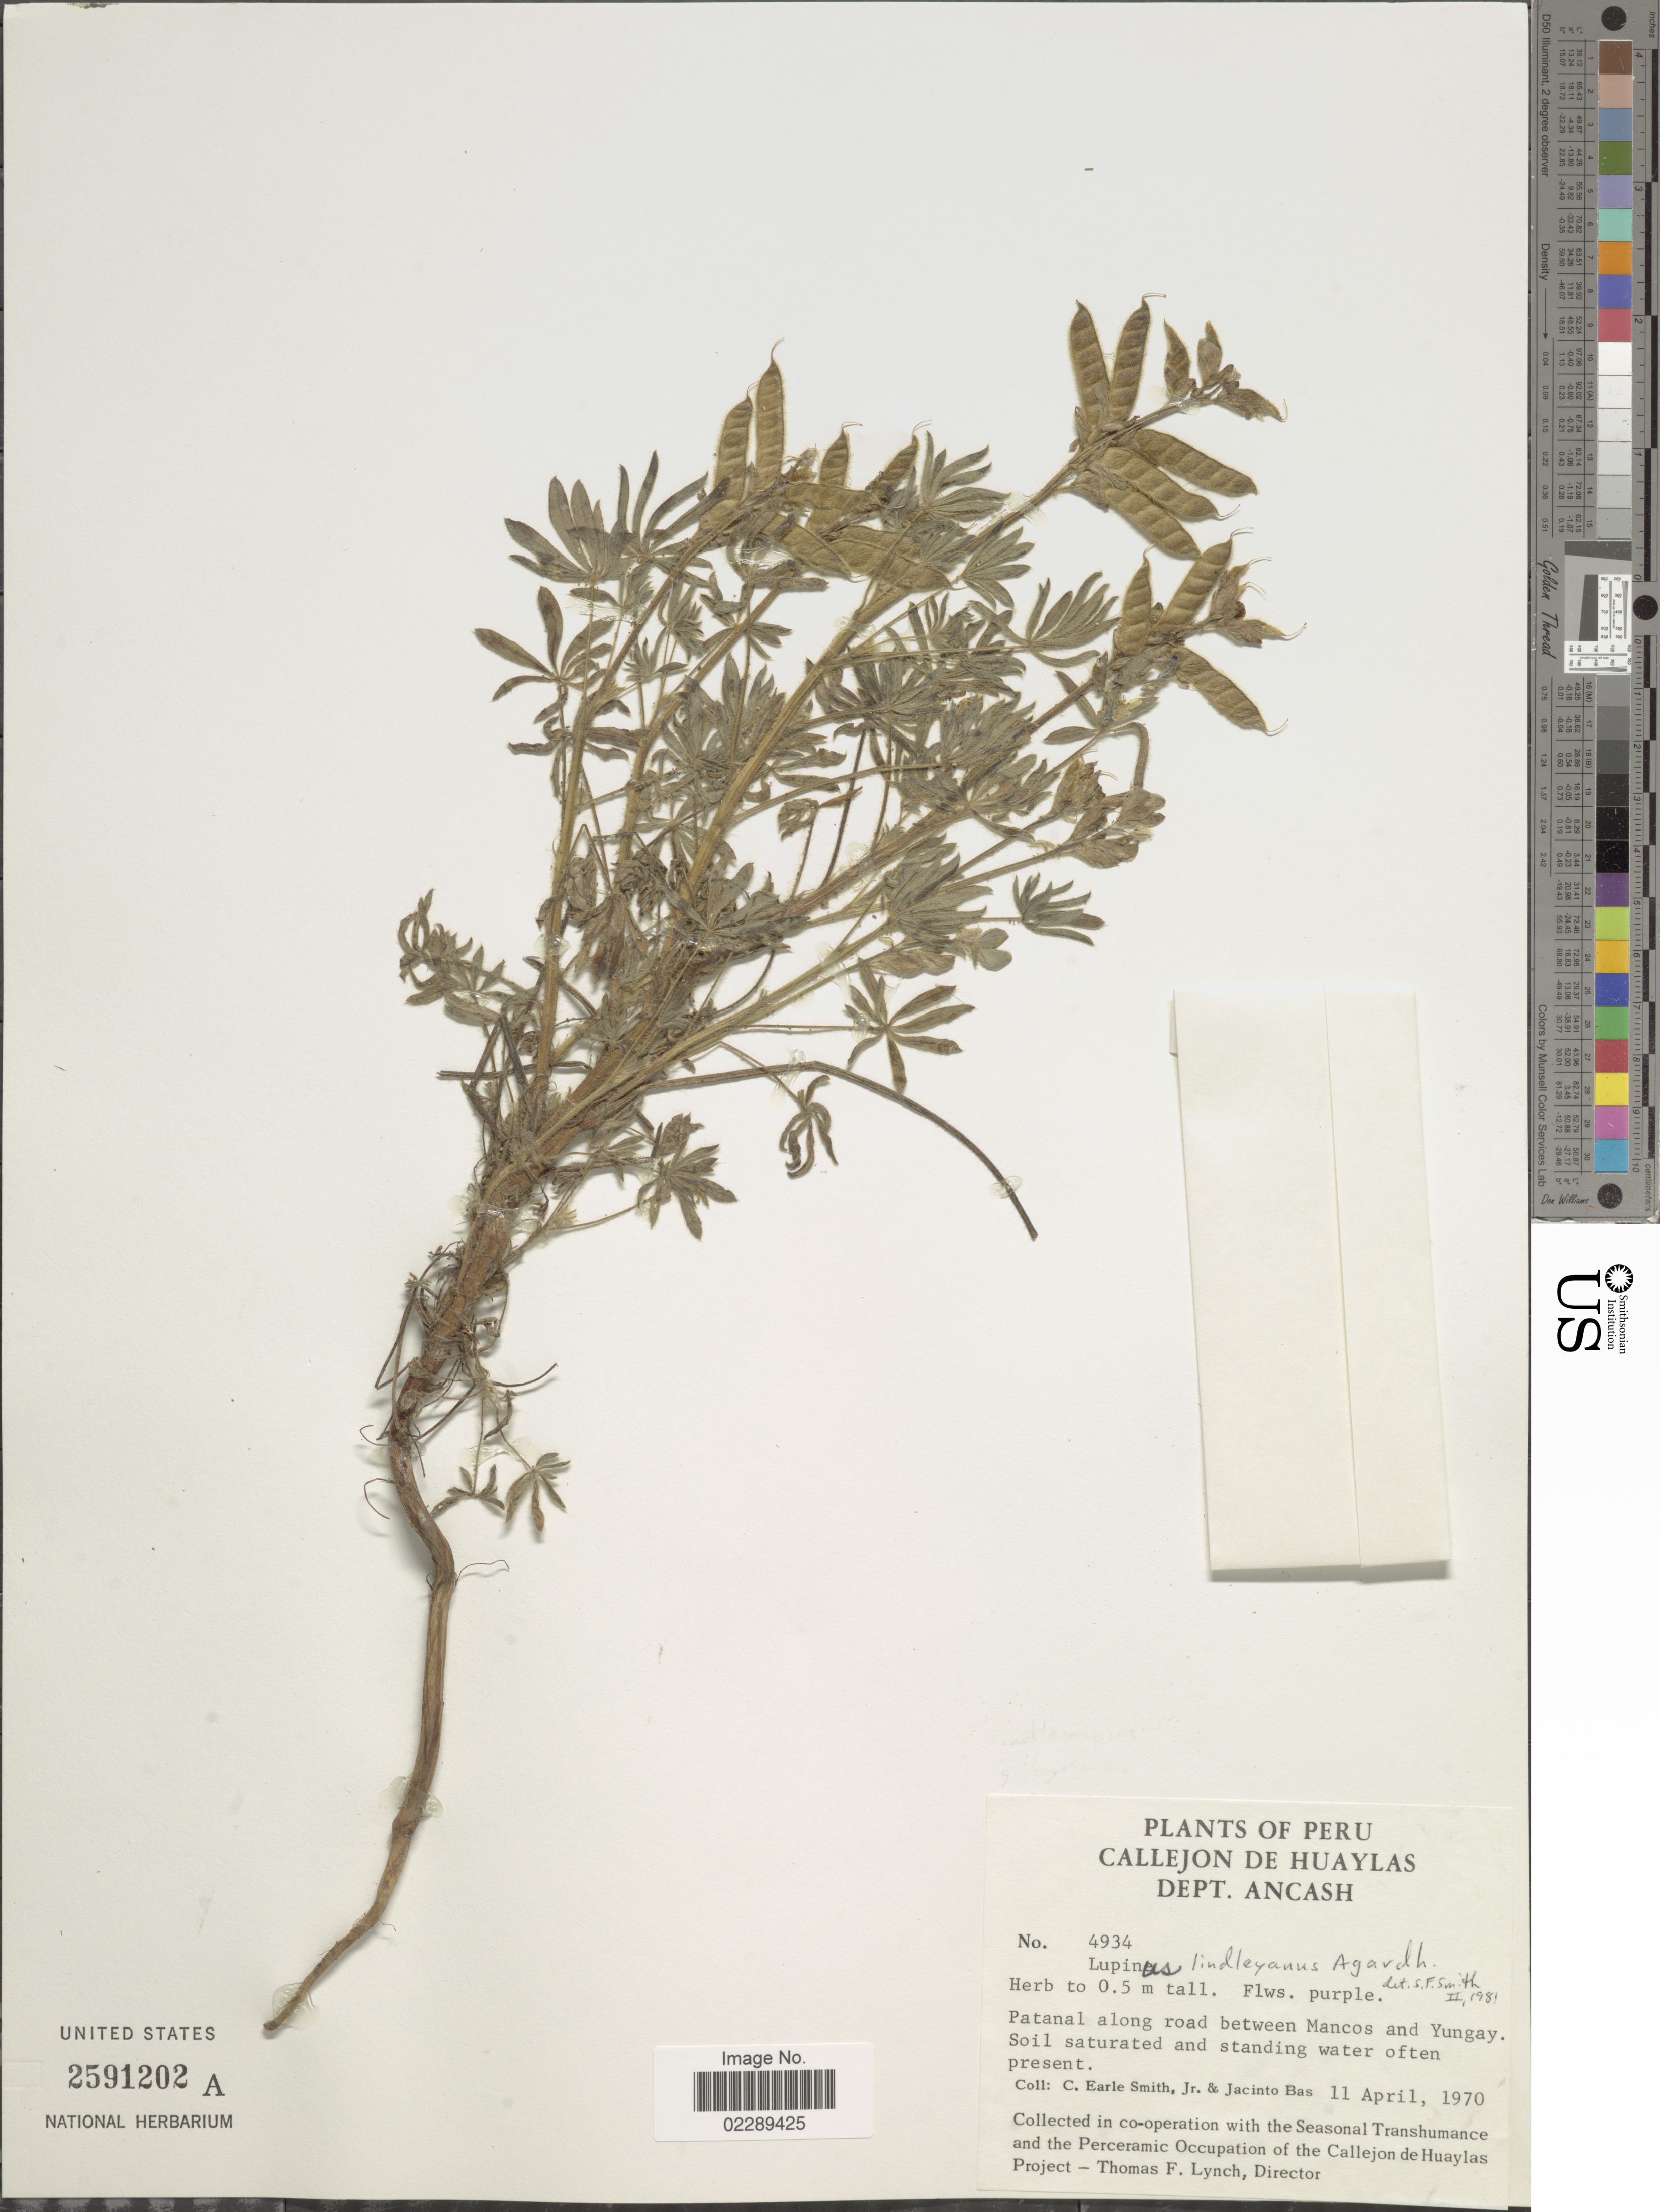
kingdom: Plantae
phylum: Tracheophyta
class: Magnoliopsida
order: Fabales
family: Fabaceae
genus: Lupinus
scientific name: Lupinus lindleyanus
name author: J. Agardh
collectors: C. E. Smith Jr. & J. Bas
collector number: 4934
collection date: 1970-04-11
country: Peru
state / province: Ancash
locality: Callejon de Huaylas. Dept. Ancash. Patanal along road between Mancos and Yungay.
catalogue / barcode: US 2591202A